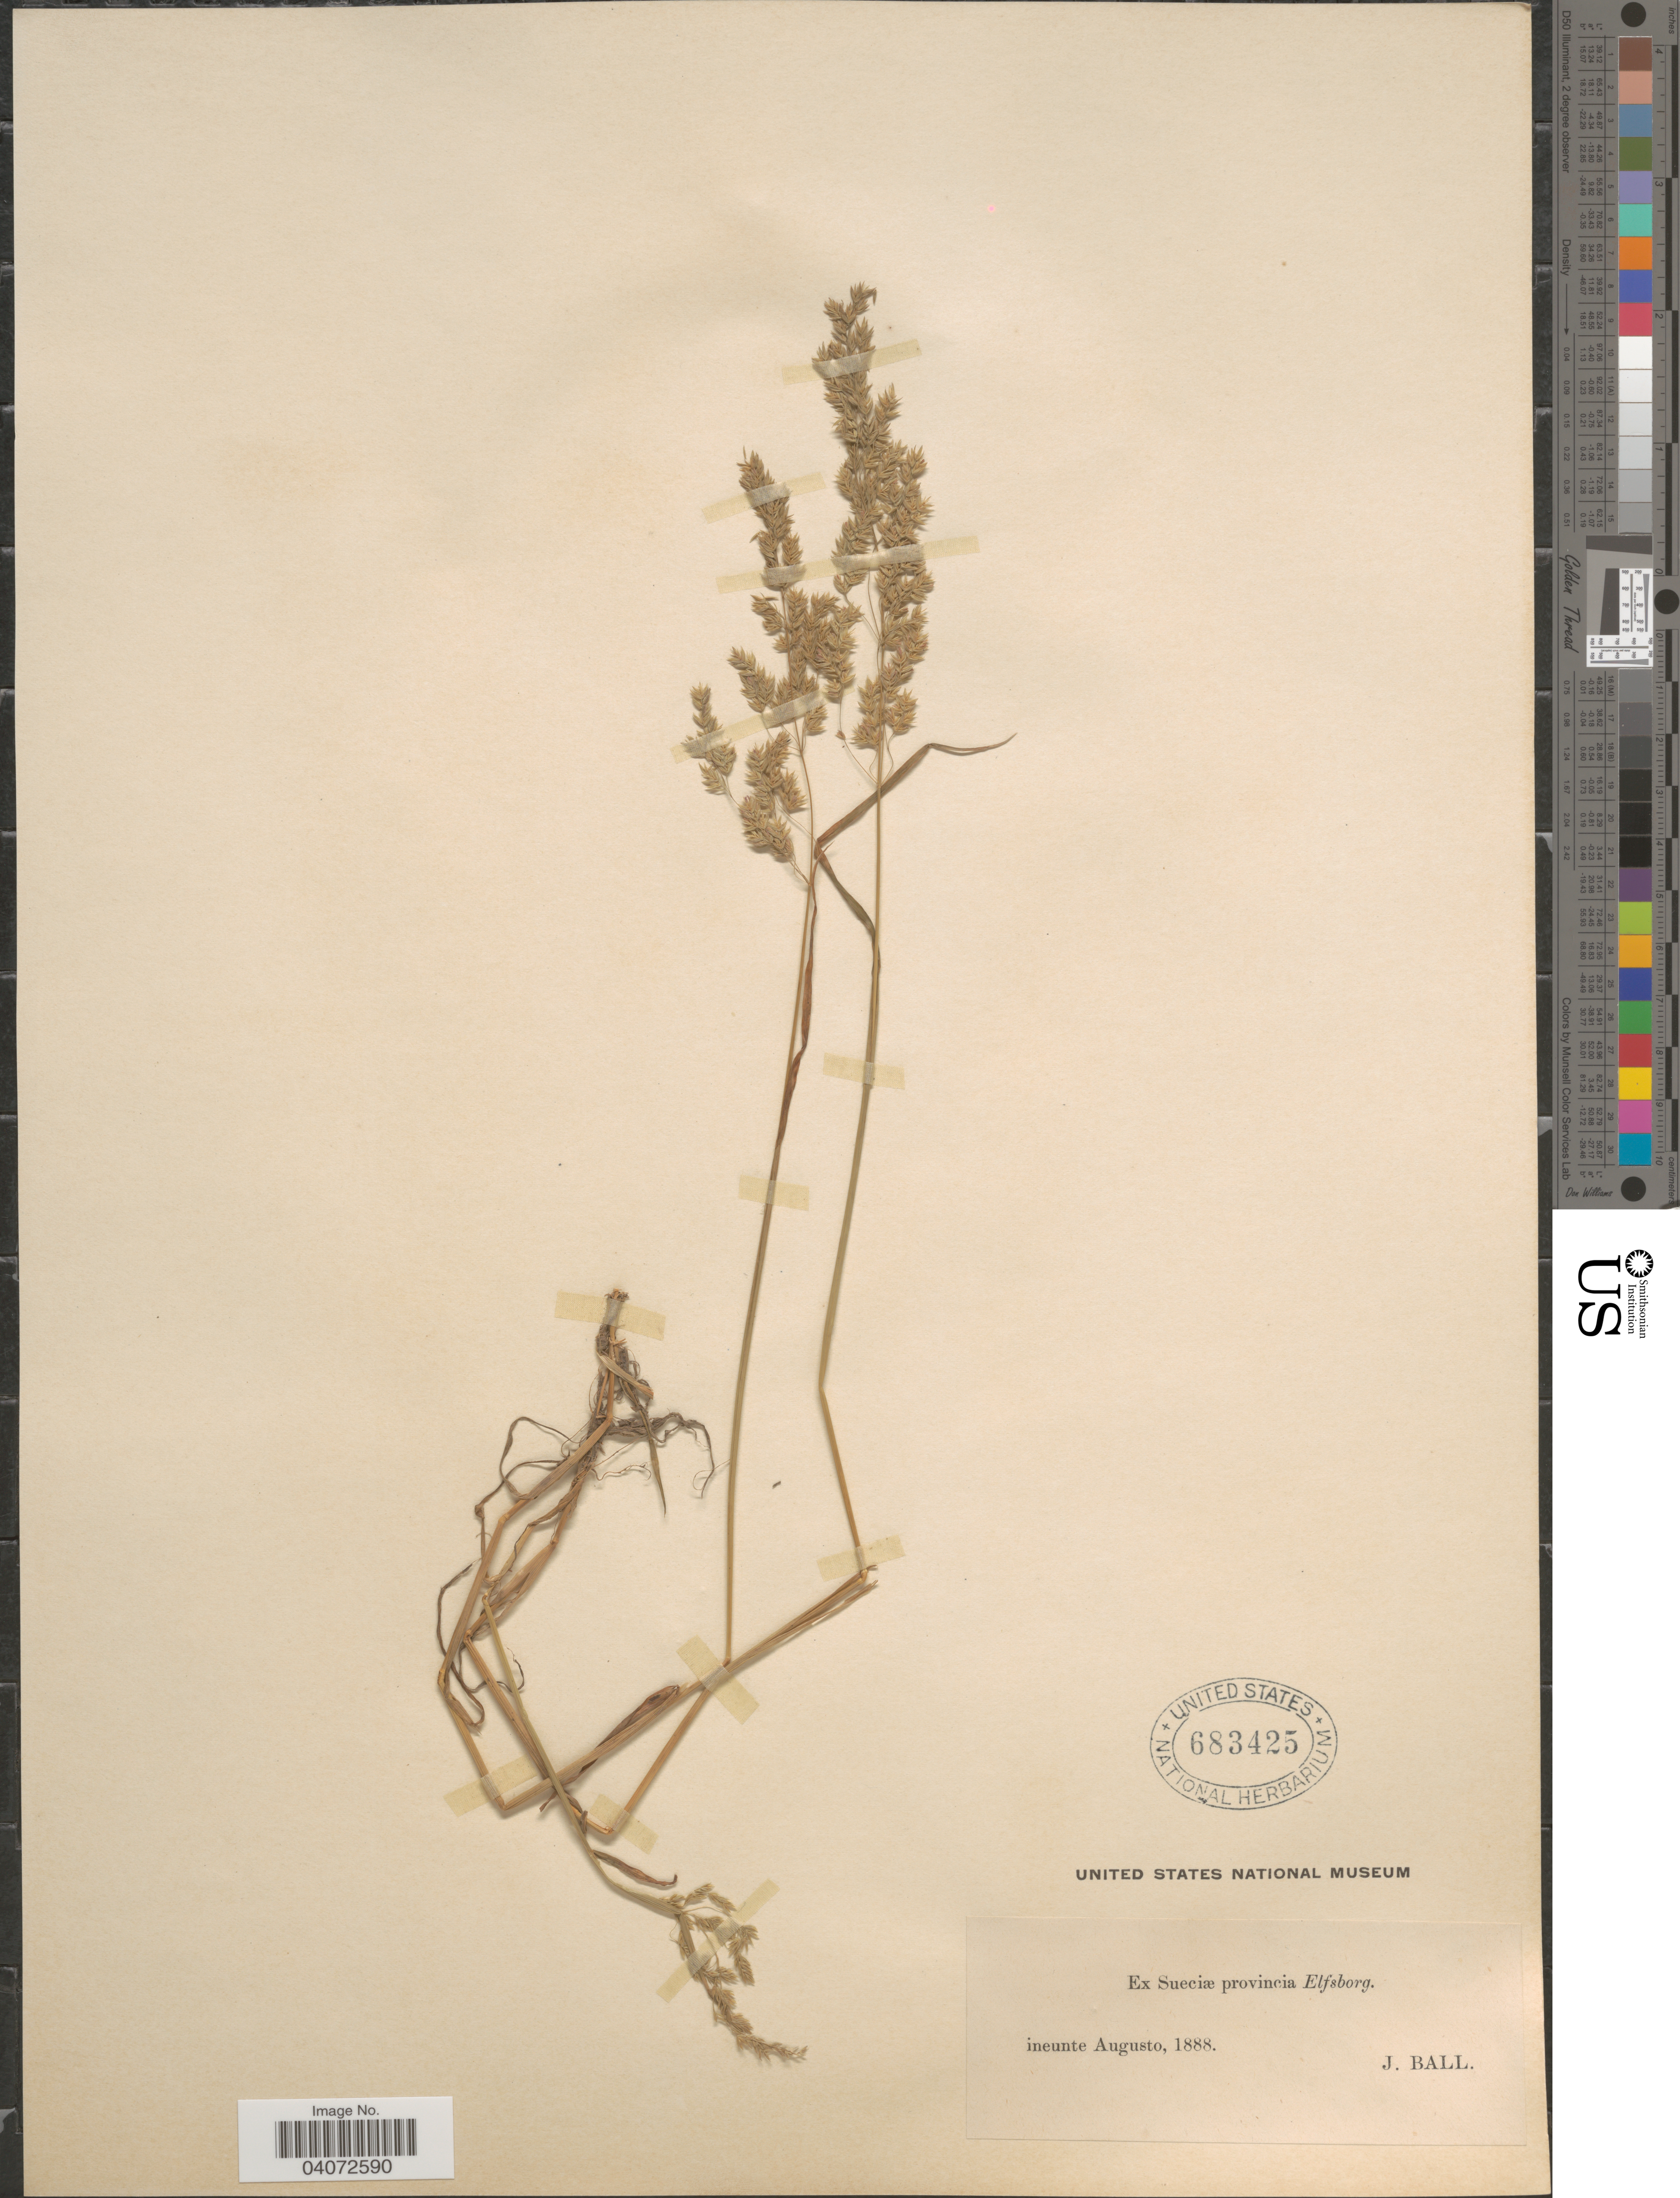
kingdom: Plantae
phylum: Tracheophyta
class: Liliopsida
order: Poales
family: Poaceae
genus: Poa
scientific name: Poa pratensis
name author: L.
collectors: J. Ball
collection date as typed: ineunte Augusto, 1888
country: Sweden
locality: Ex Sueciæ provincia Elfsborg.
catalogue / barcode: US 683425